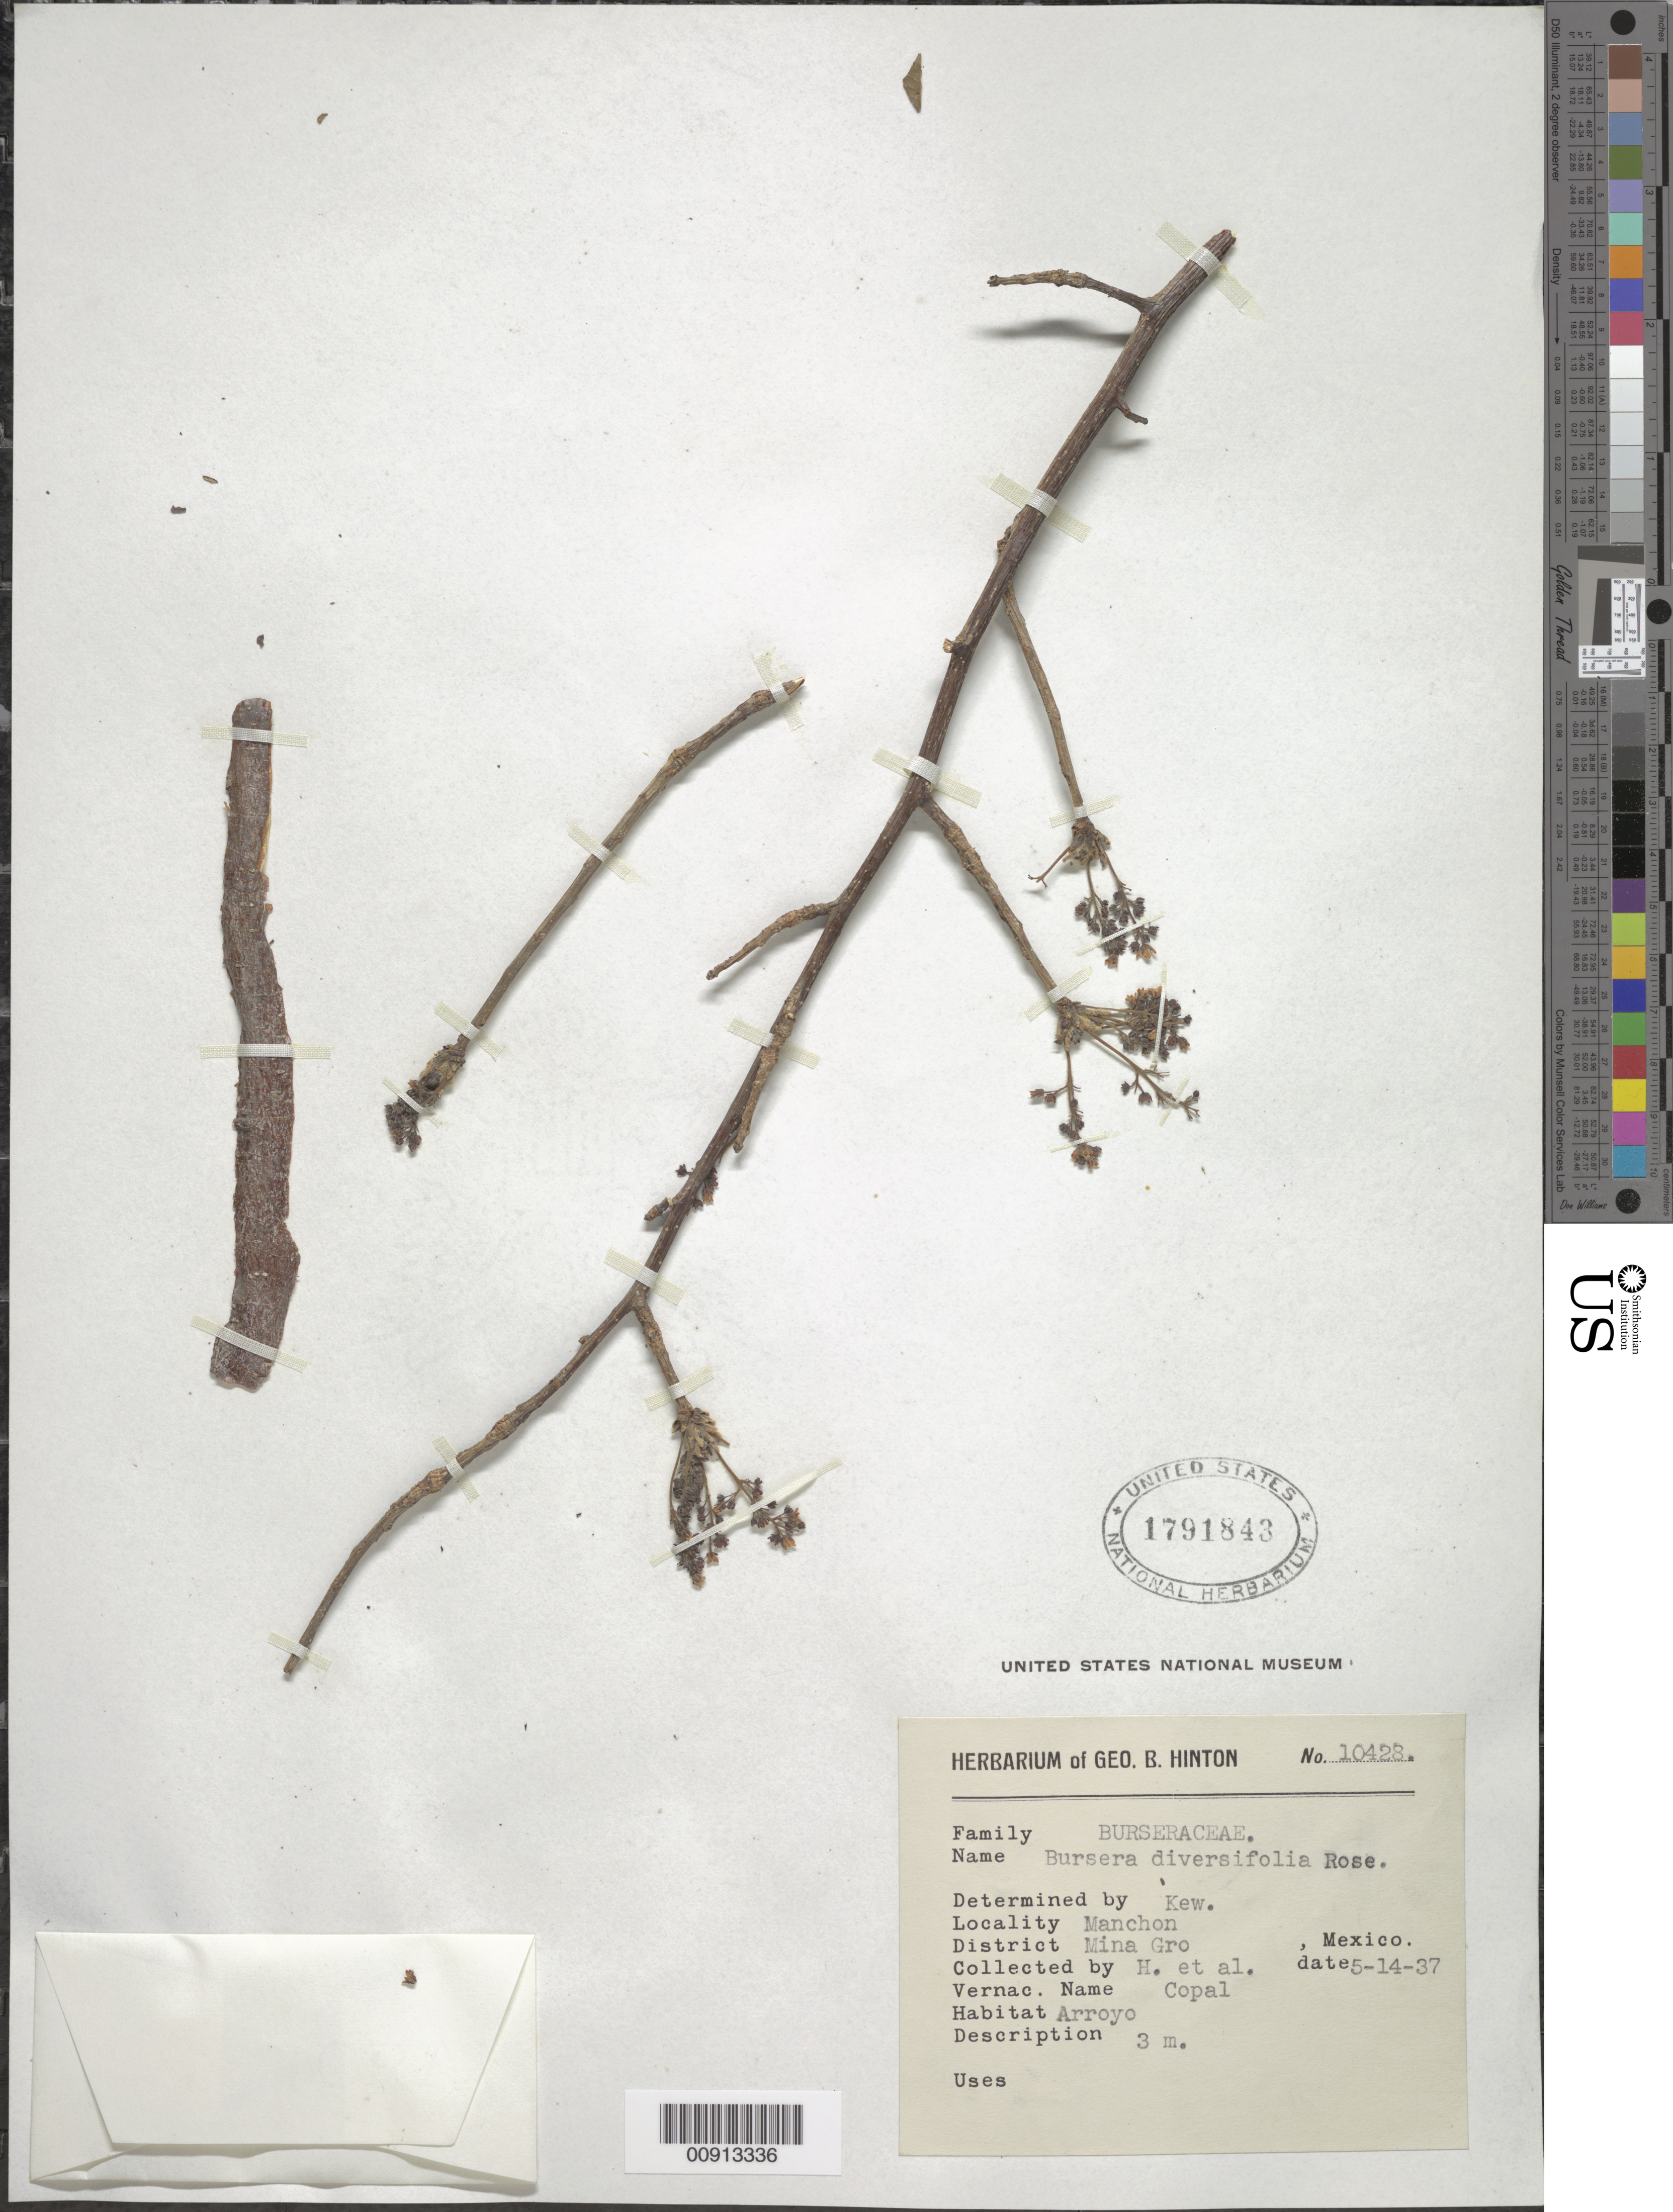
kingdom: Plantae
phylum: Tracheophyta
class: Magnoliopsida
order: Sapindales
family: Burseraceae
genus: Bursera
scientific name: Bursera diversifolia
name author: Rose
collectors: G. B. Hinton & et al.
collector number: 10428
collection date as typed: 14 May 1937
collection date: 1937-05-14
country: Mexico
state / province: Guerrero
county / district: Mina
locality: Manchon, District Mina, Guerrero.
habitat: Arroyo.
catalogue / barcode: US 1791843